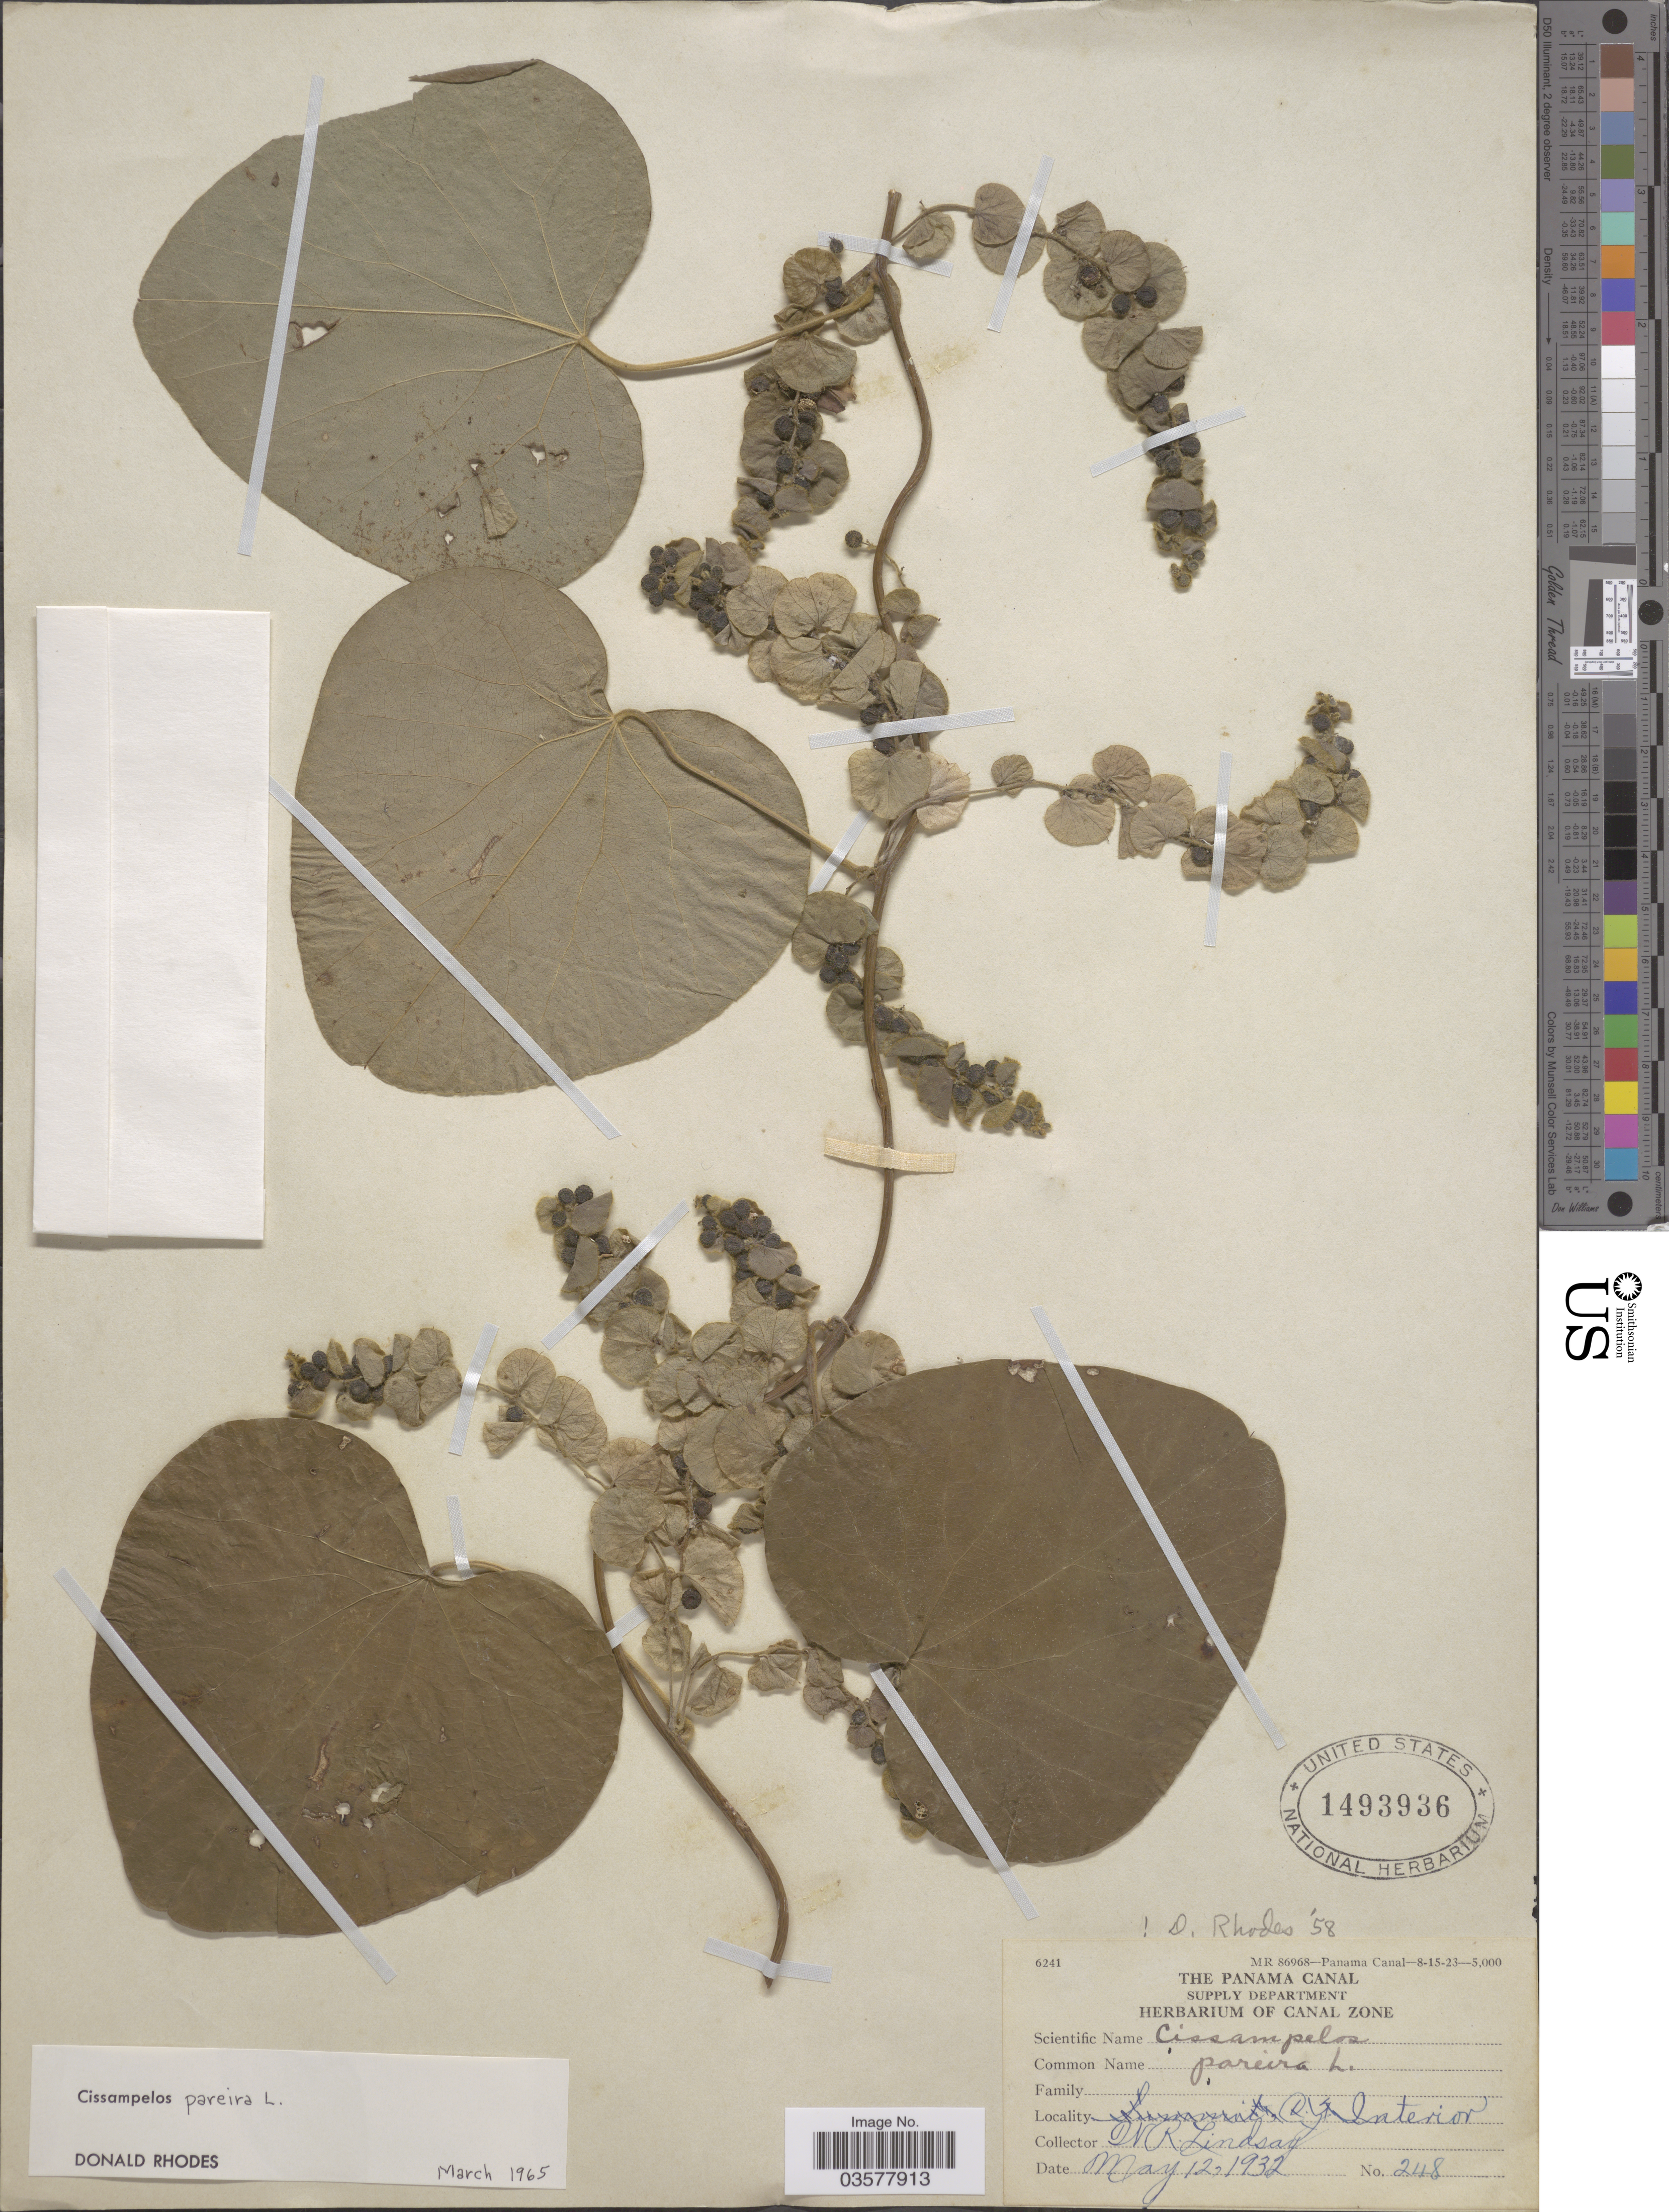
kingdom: Plantae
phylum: Tracheophyta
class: Magnoliopsida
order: Ranunculales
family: Menispermaceae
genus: Cissampelos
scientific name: Cissampelos pareira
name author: L.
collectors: W. Lindsay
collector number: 248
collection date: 1932-05-12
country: Panama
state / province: Colón / Panamá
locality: Interior.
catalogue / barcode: US 1493936